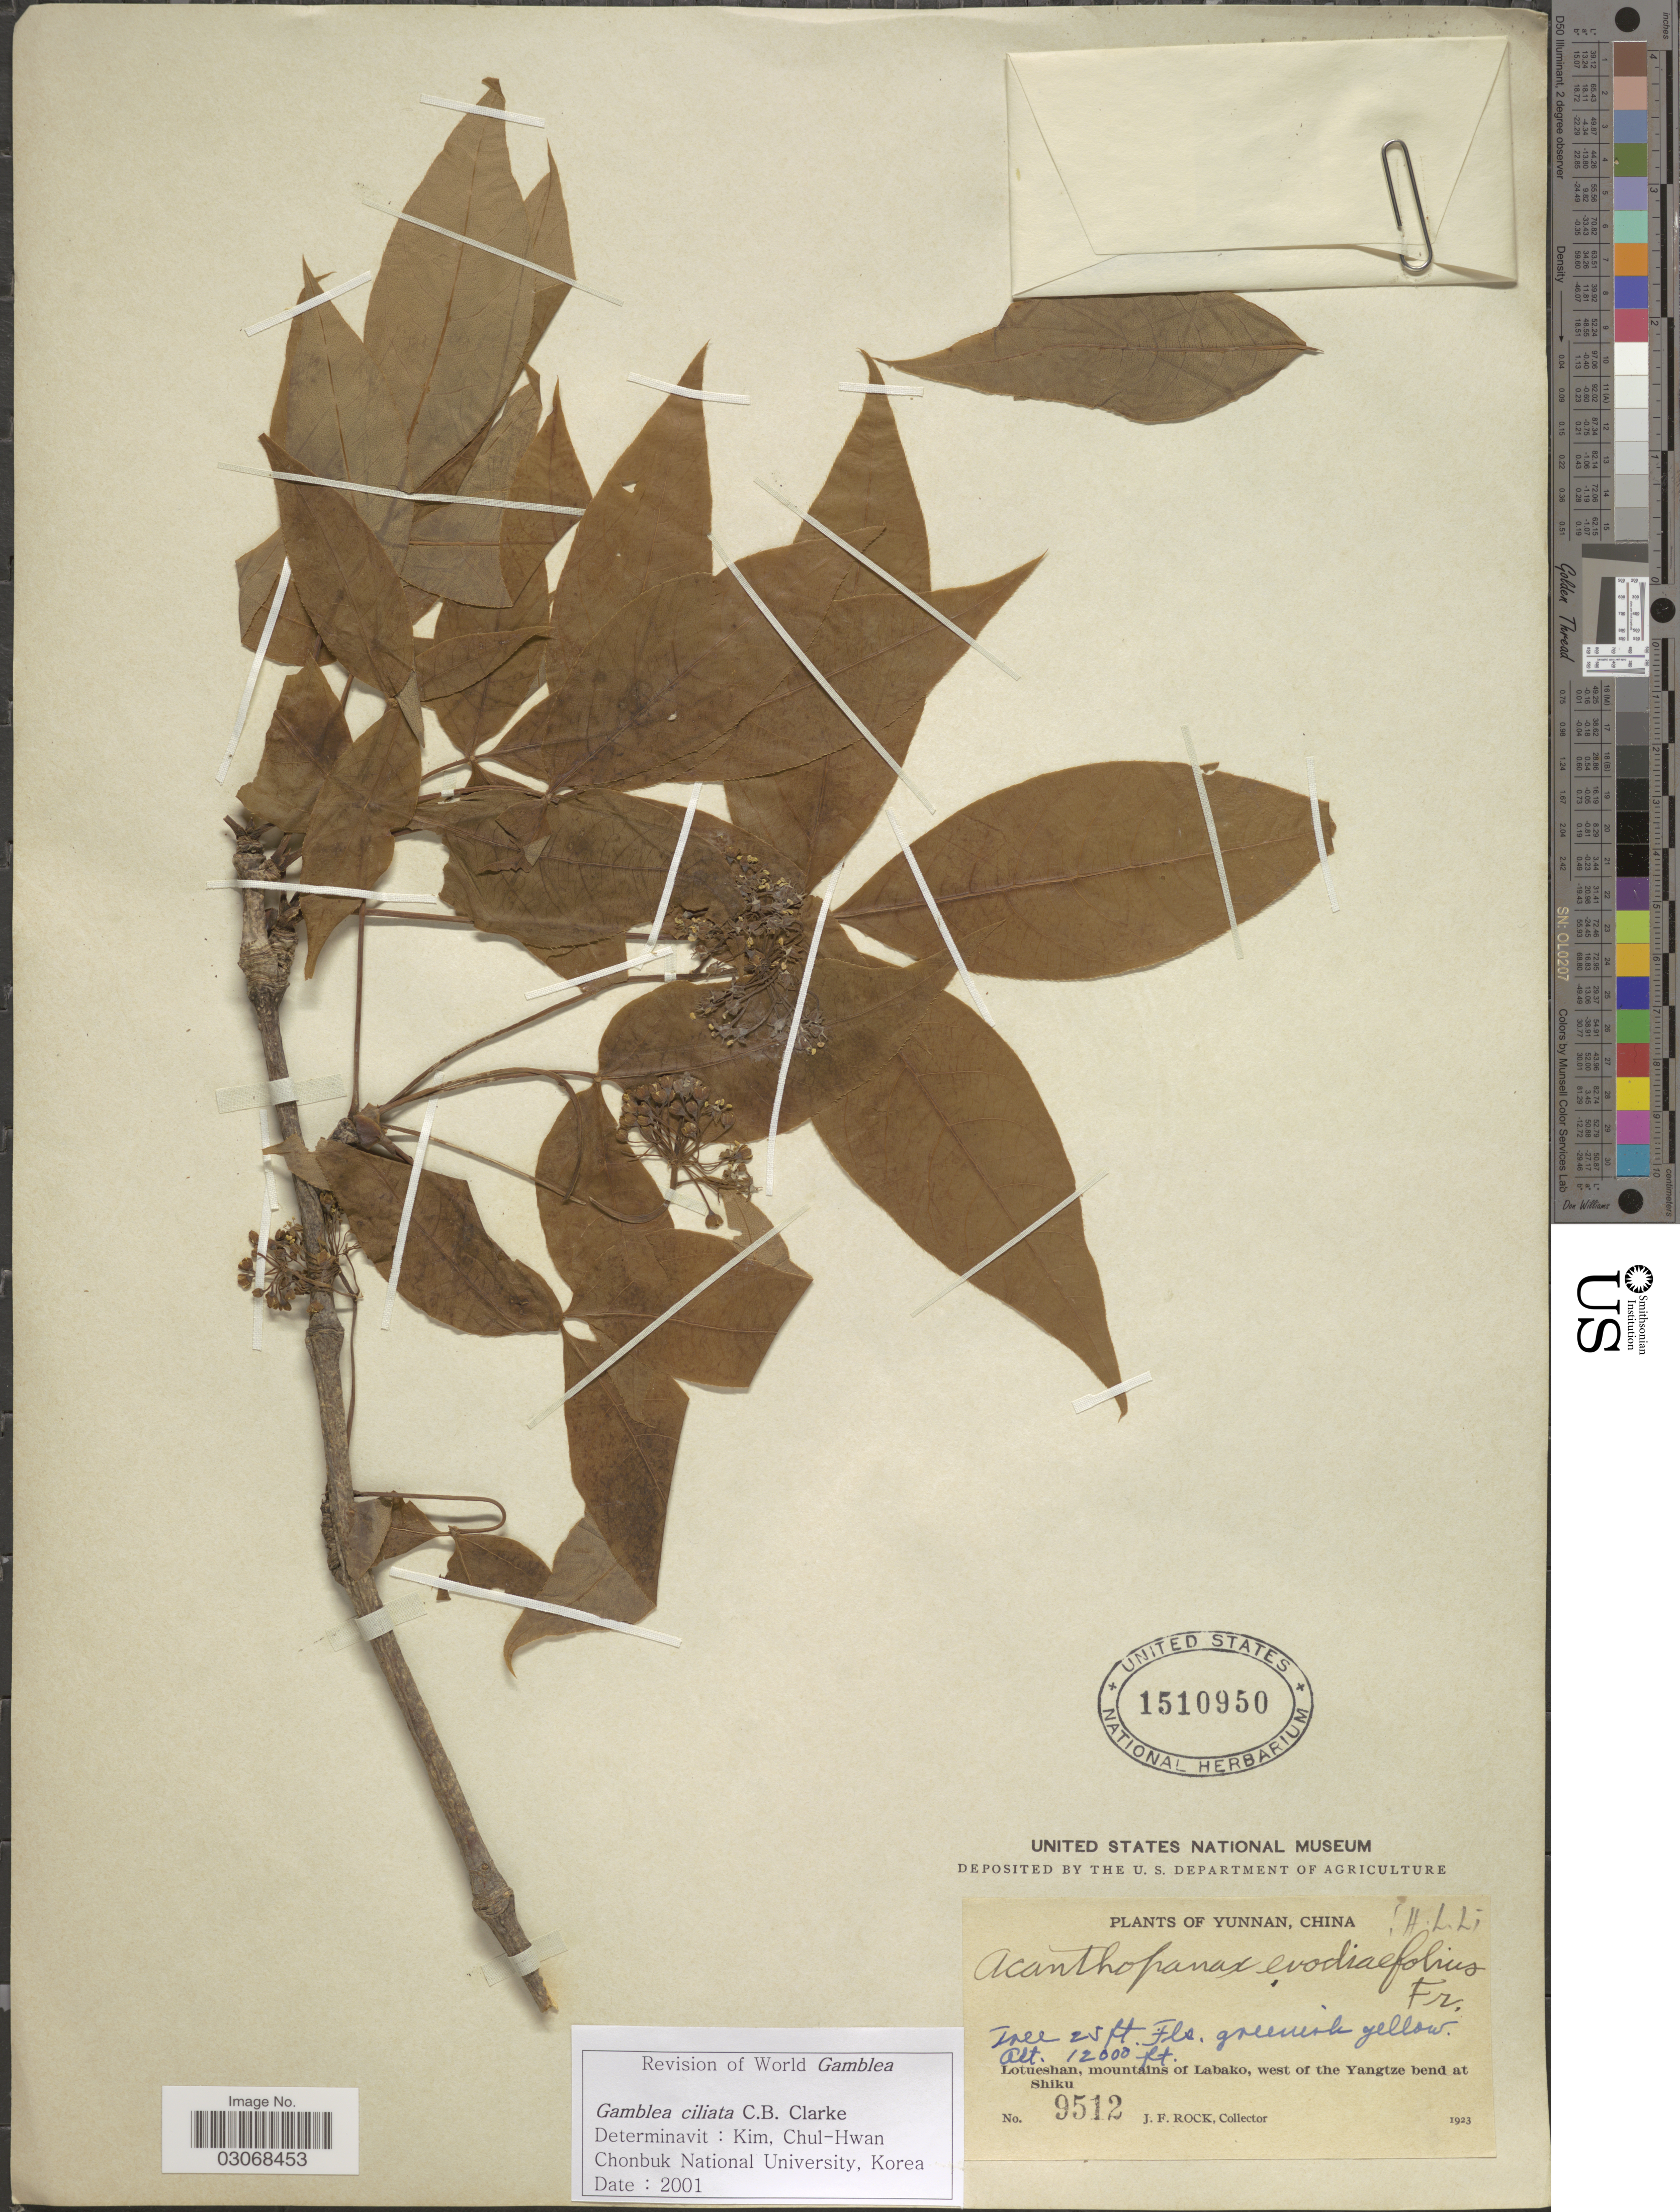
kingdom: Plantae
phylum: Tracheophyta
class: Magnoliopsida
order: Apiales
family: Araliaceae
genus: Gamblea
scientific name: Gamblea ciliata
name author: C.B. Clarke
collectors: J. Rock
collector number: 9512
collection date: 1923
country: China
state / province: Yunnan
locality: Lotueshan, mountains of Labako, west of Yangtze bend at Shiku.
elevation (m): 3658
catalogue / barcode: US 1510950